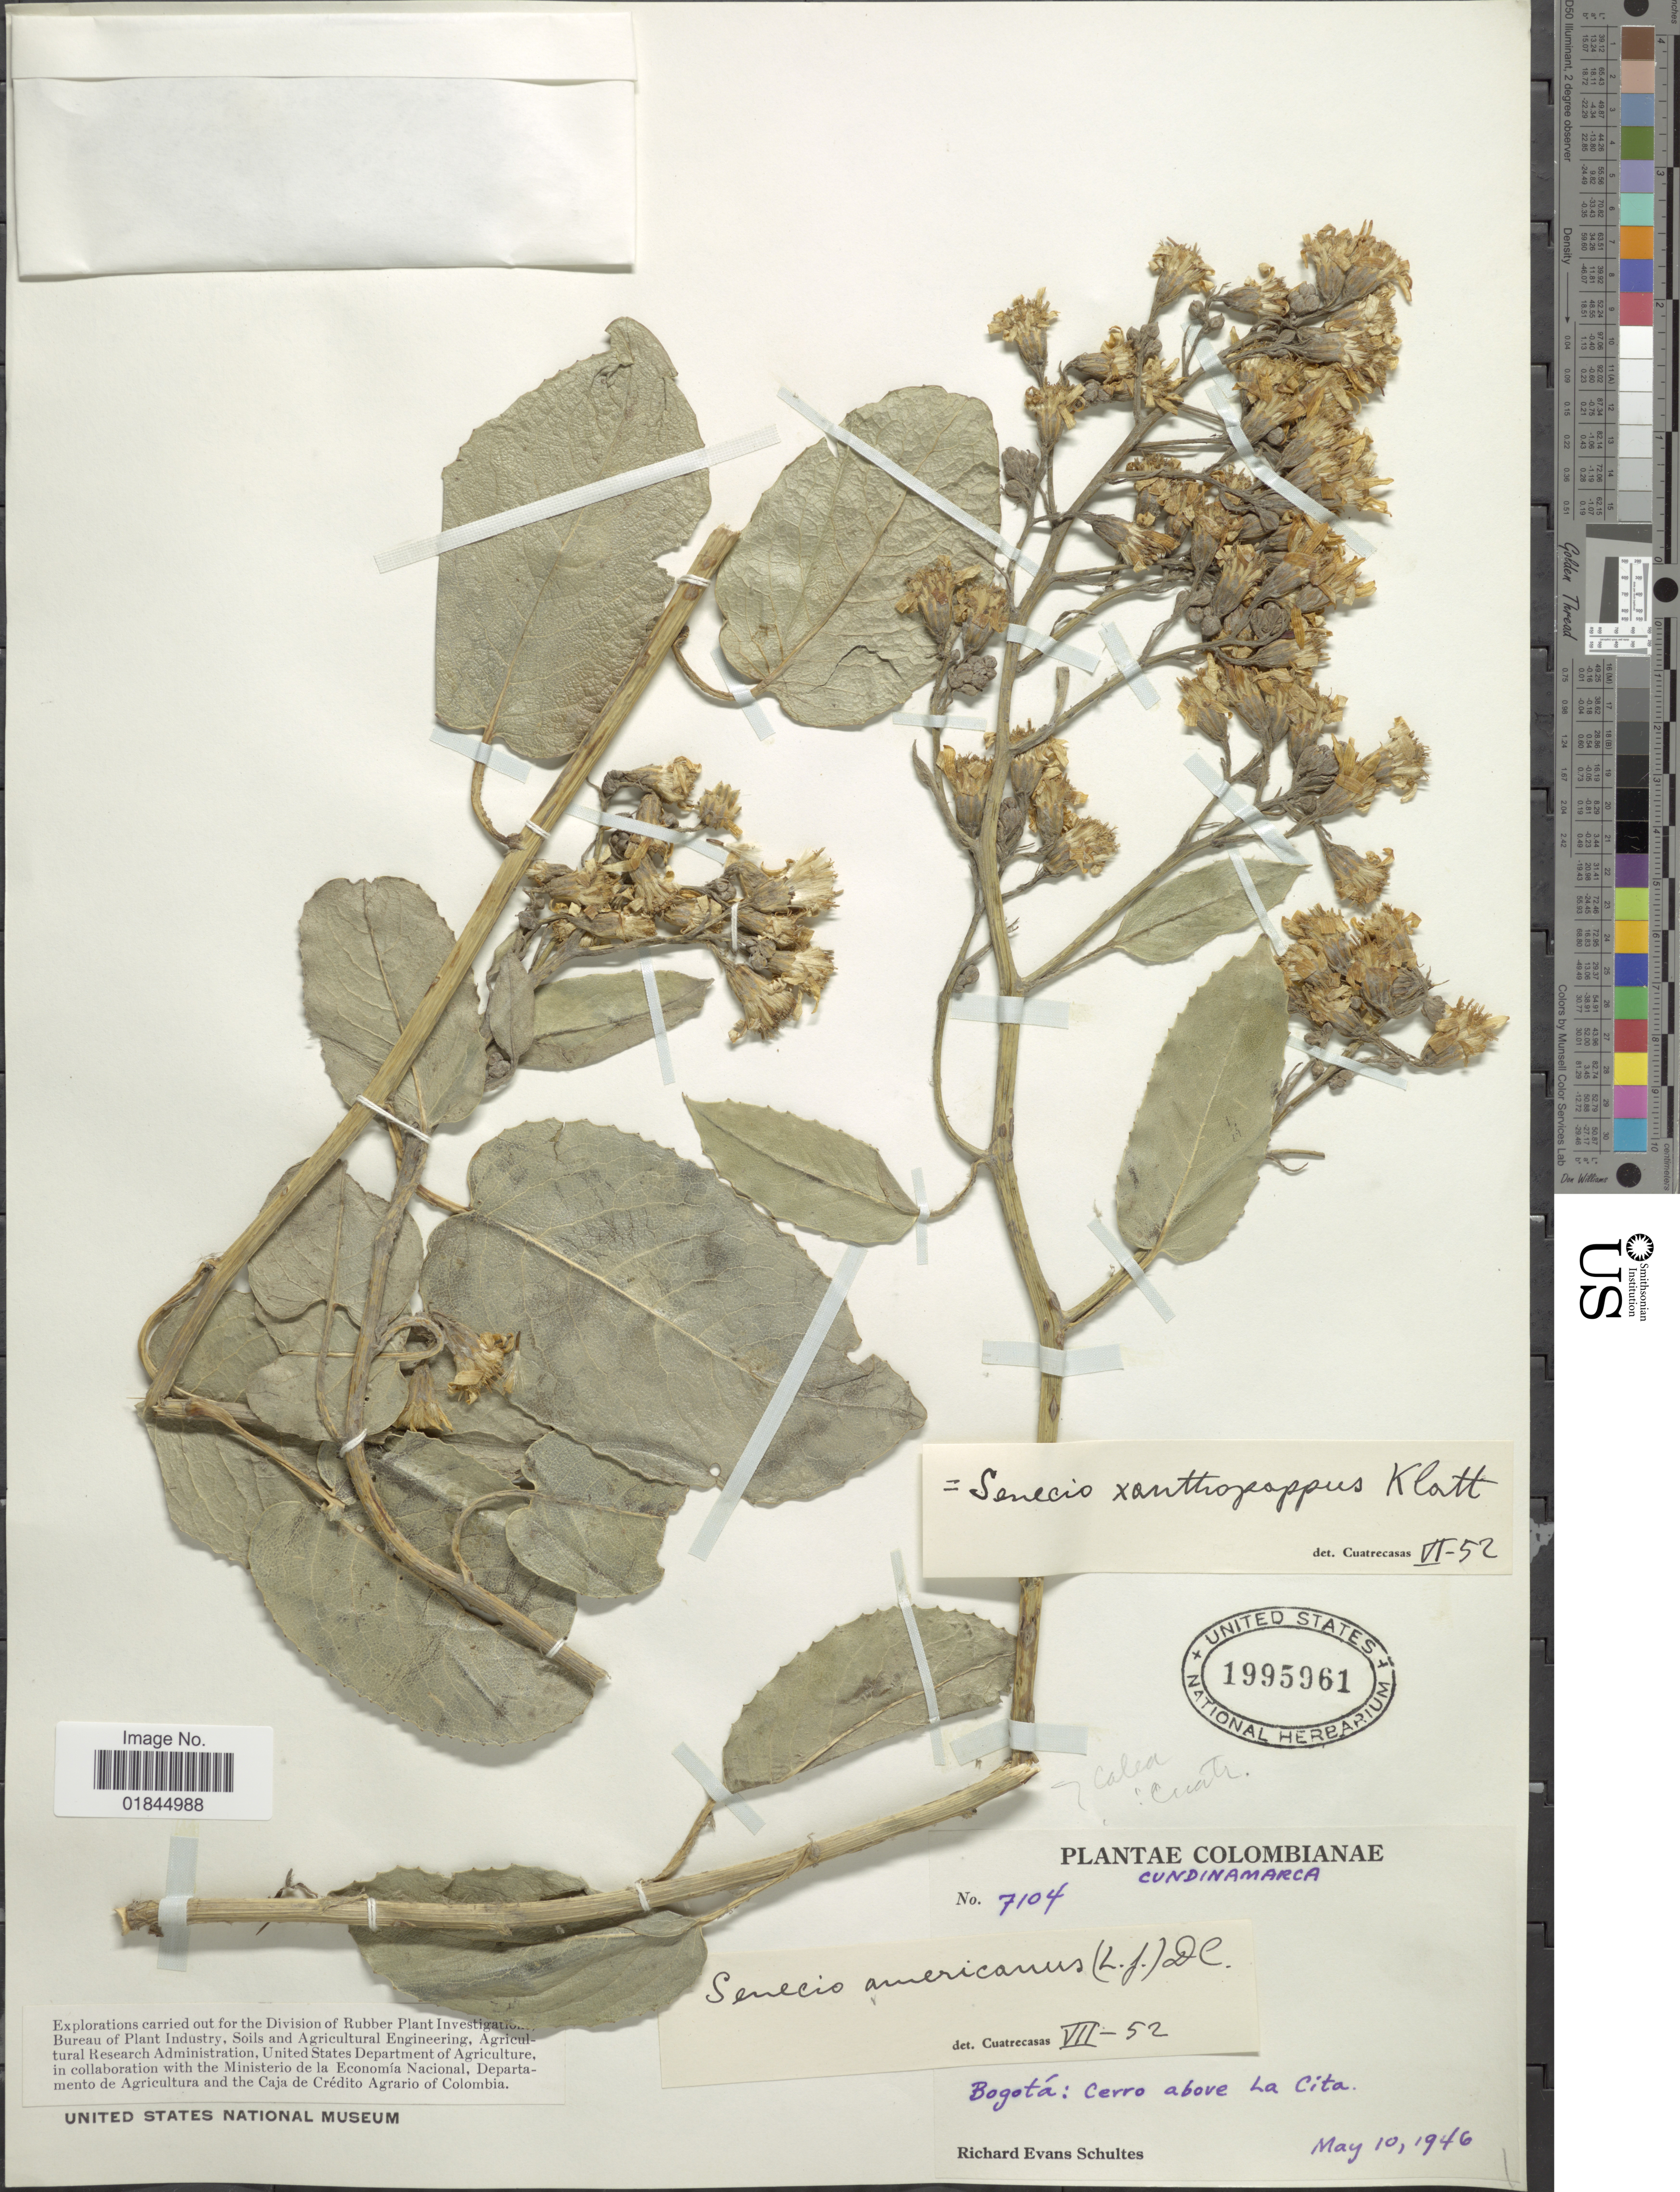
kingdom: Plantae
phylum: Tracheophyta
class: Magnoliopsida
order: Asterales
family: Asteraceae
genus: Pentacalia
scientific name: Pentacalia americana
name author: (L. f.) Cuatrec.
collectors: R. E. Schultes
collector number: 7104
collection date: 1946-05-10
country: Colombia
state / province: Cundinamarca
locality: Bogota: Cerro above La Cita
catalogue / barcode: US 1995961